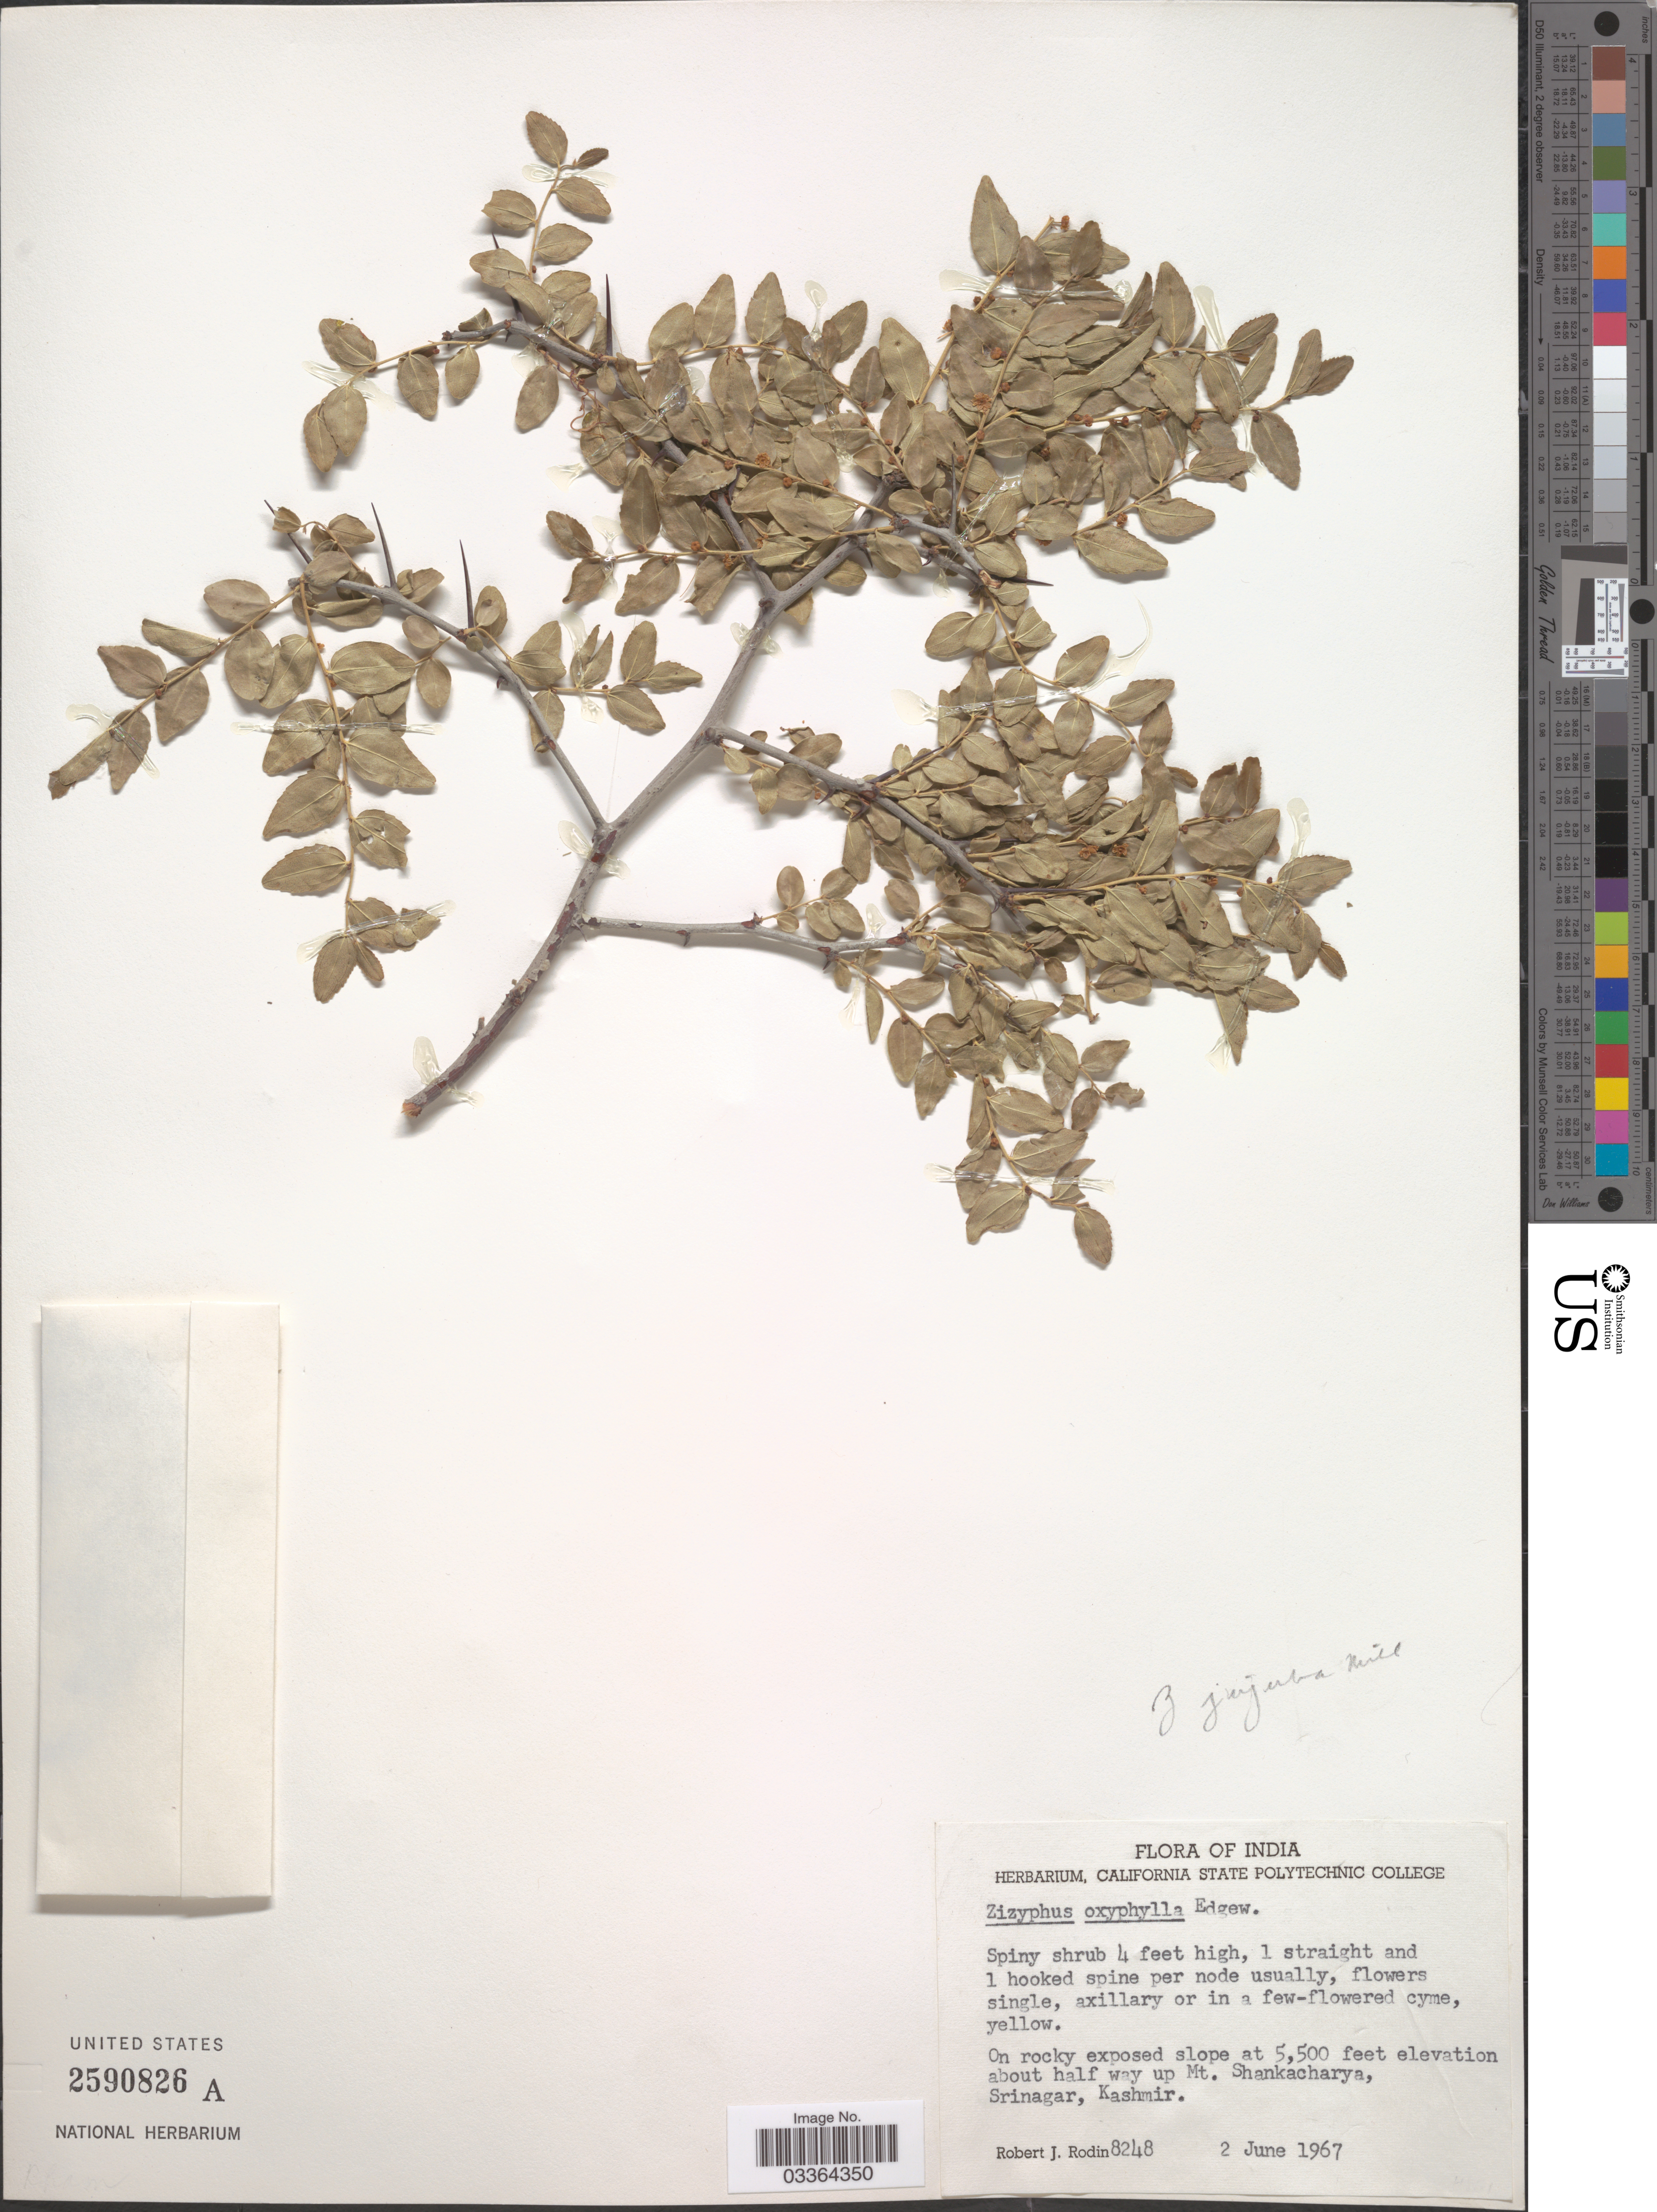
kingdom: Plantae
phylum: Tracheophyta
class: Magnoliopsida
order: Rosales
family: Rhamnaceae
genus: Ziziphus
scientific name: Ziziphus jujuba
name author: Mill.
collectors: R. J. Rodin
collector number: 8248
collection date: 1967-06-02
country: India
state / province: Jammu and Kashmir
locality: About half way up Mt. Shankacharya, Srinagar, Kashmir.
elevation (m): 1676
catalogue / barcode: US 2590826A